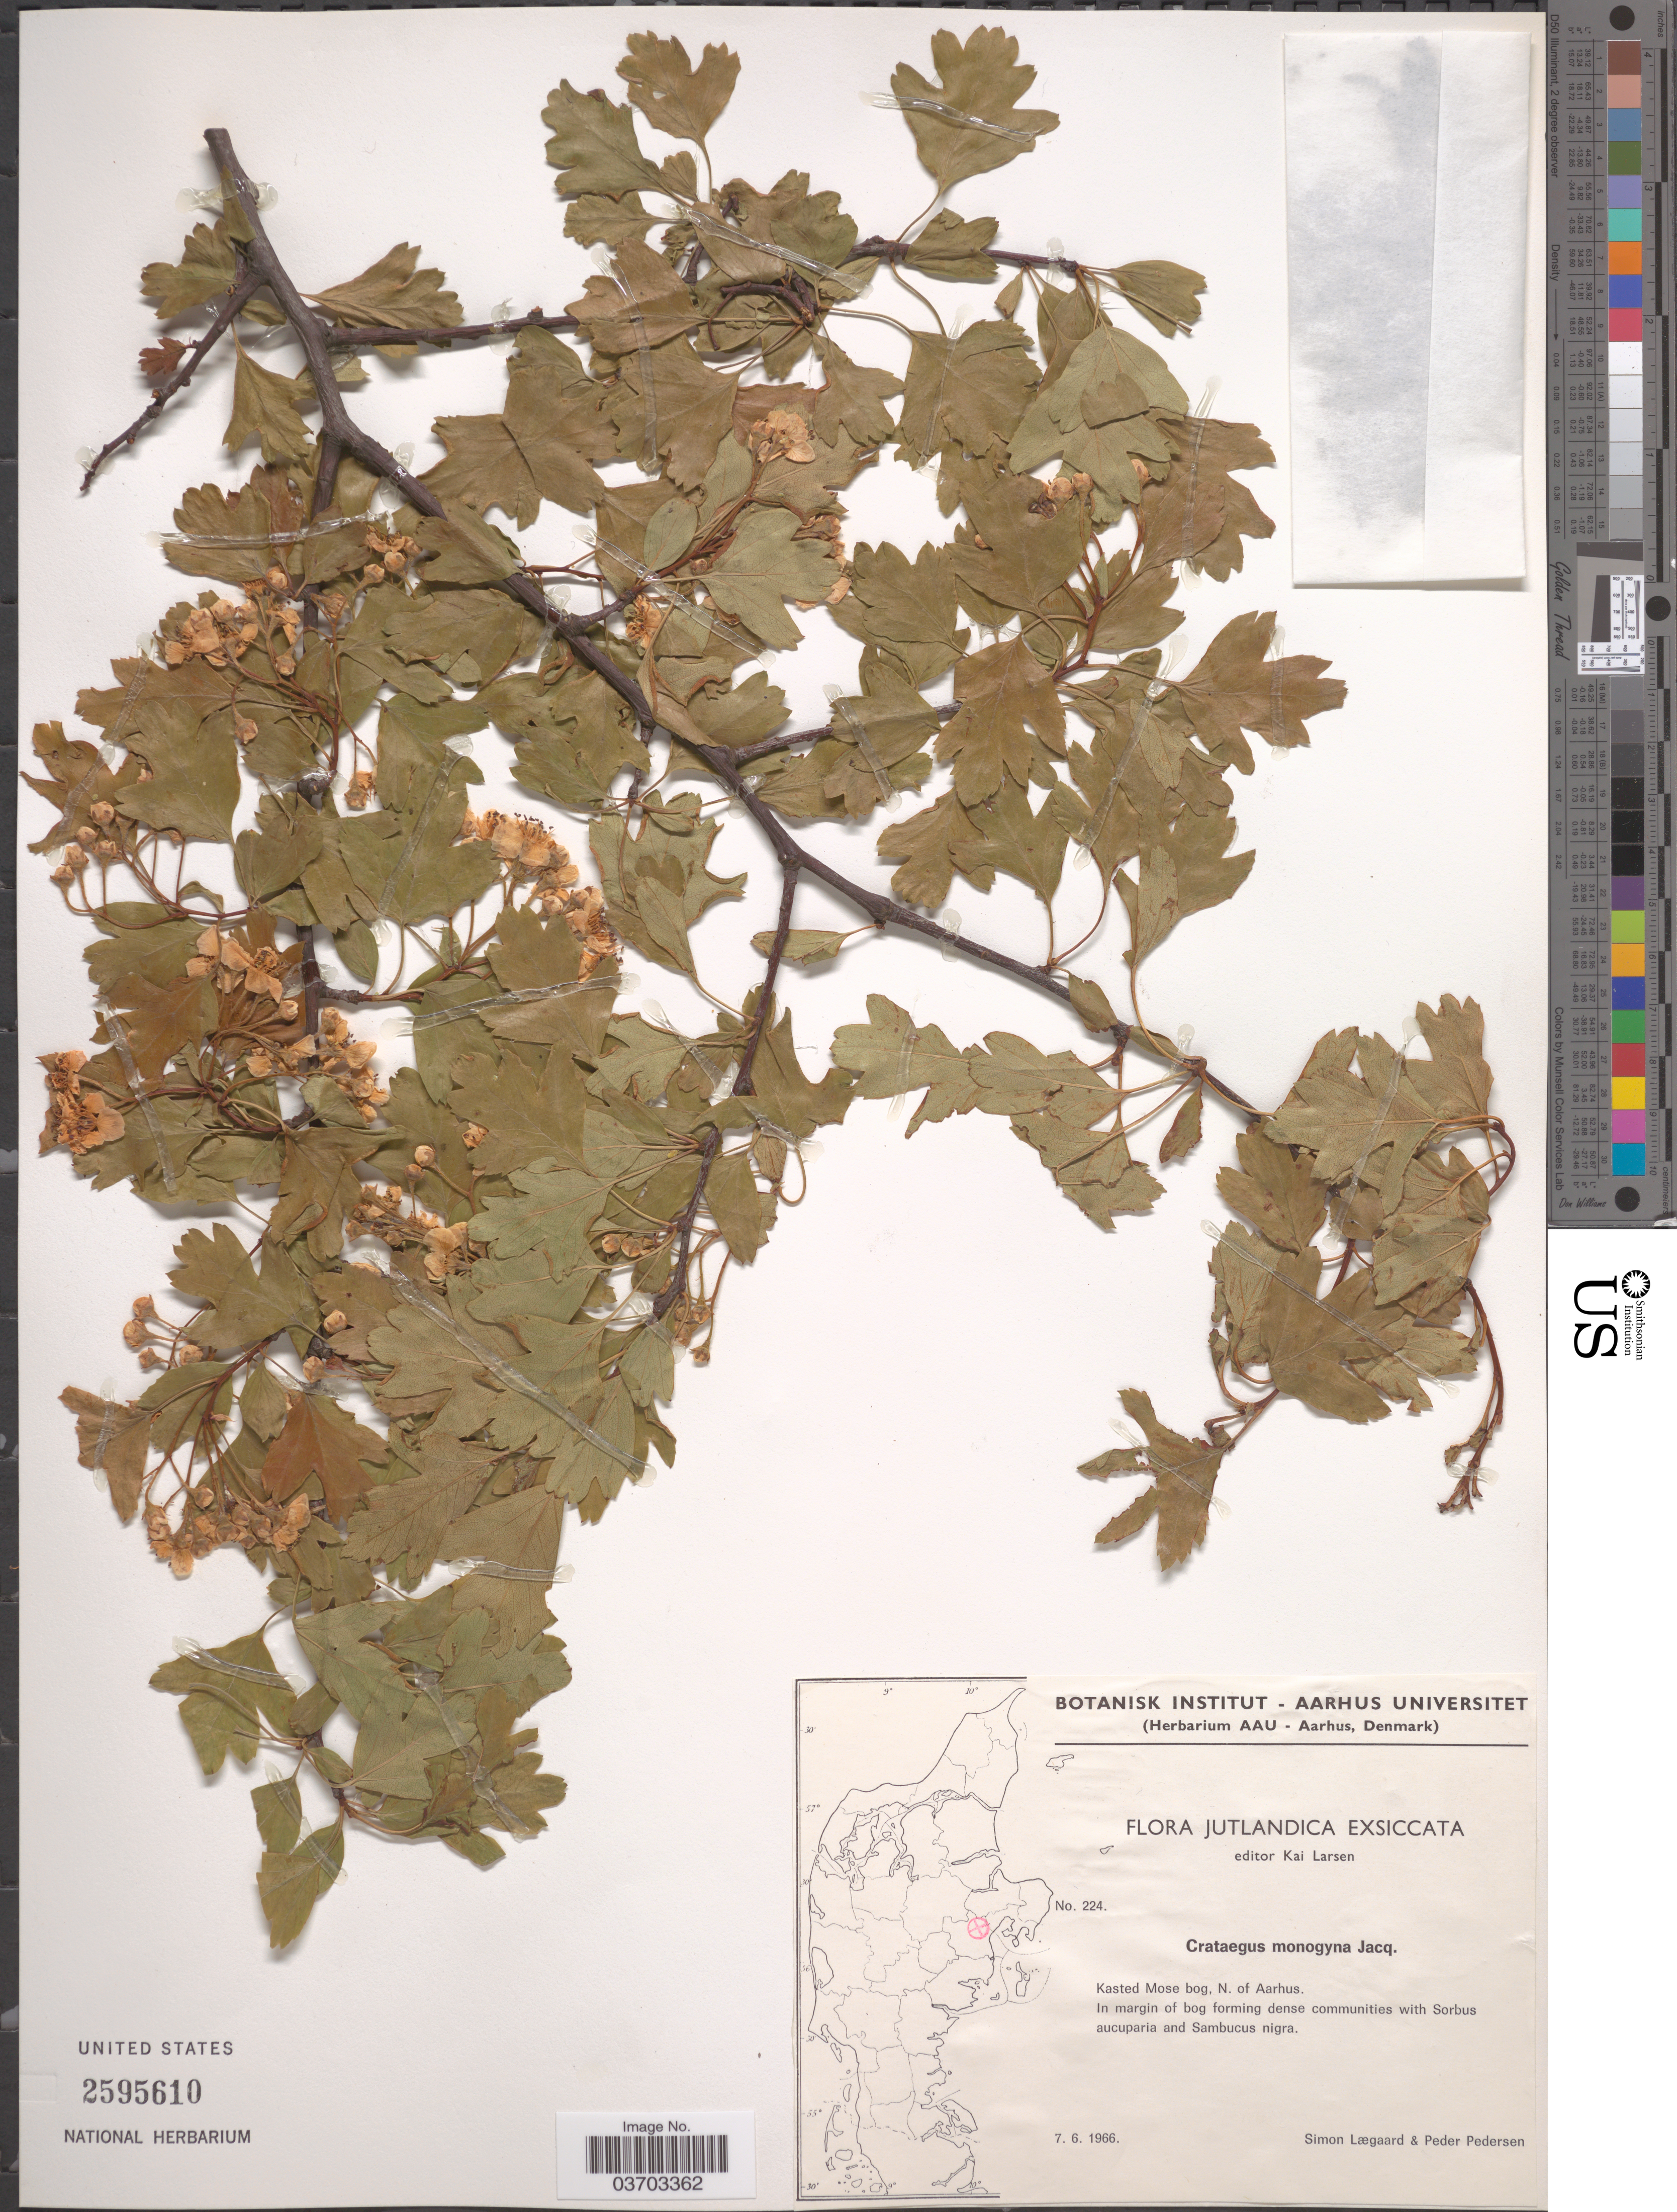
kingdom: Plantae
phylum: Tracheophyta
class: Magnoliopsida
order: Rosales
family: Rosaceae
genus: Crataegus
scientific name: Crataegus monogyna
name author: Lindin.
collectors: S. Lægaard & P. Pedersen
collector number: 224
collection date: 1966-06-07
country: Denmark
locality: Jutlandica. Kasted Mose bog, N. of Aarhus.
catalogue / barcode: US 2595610